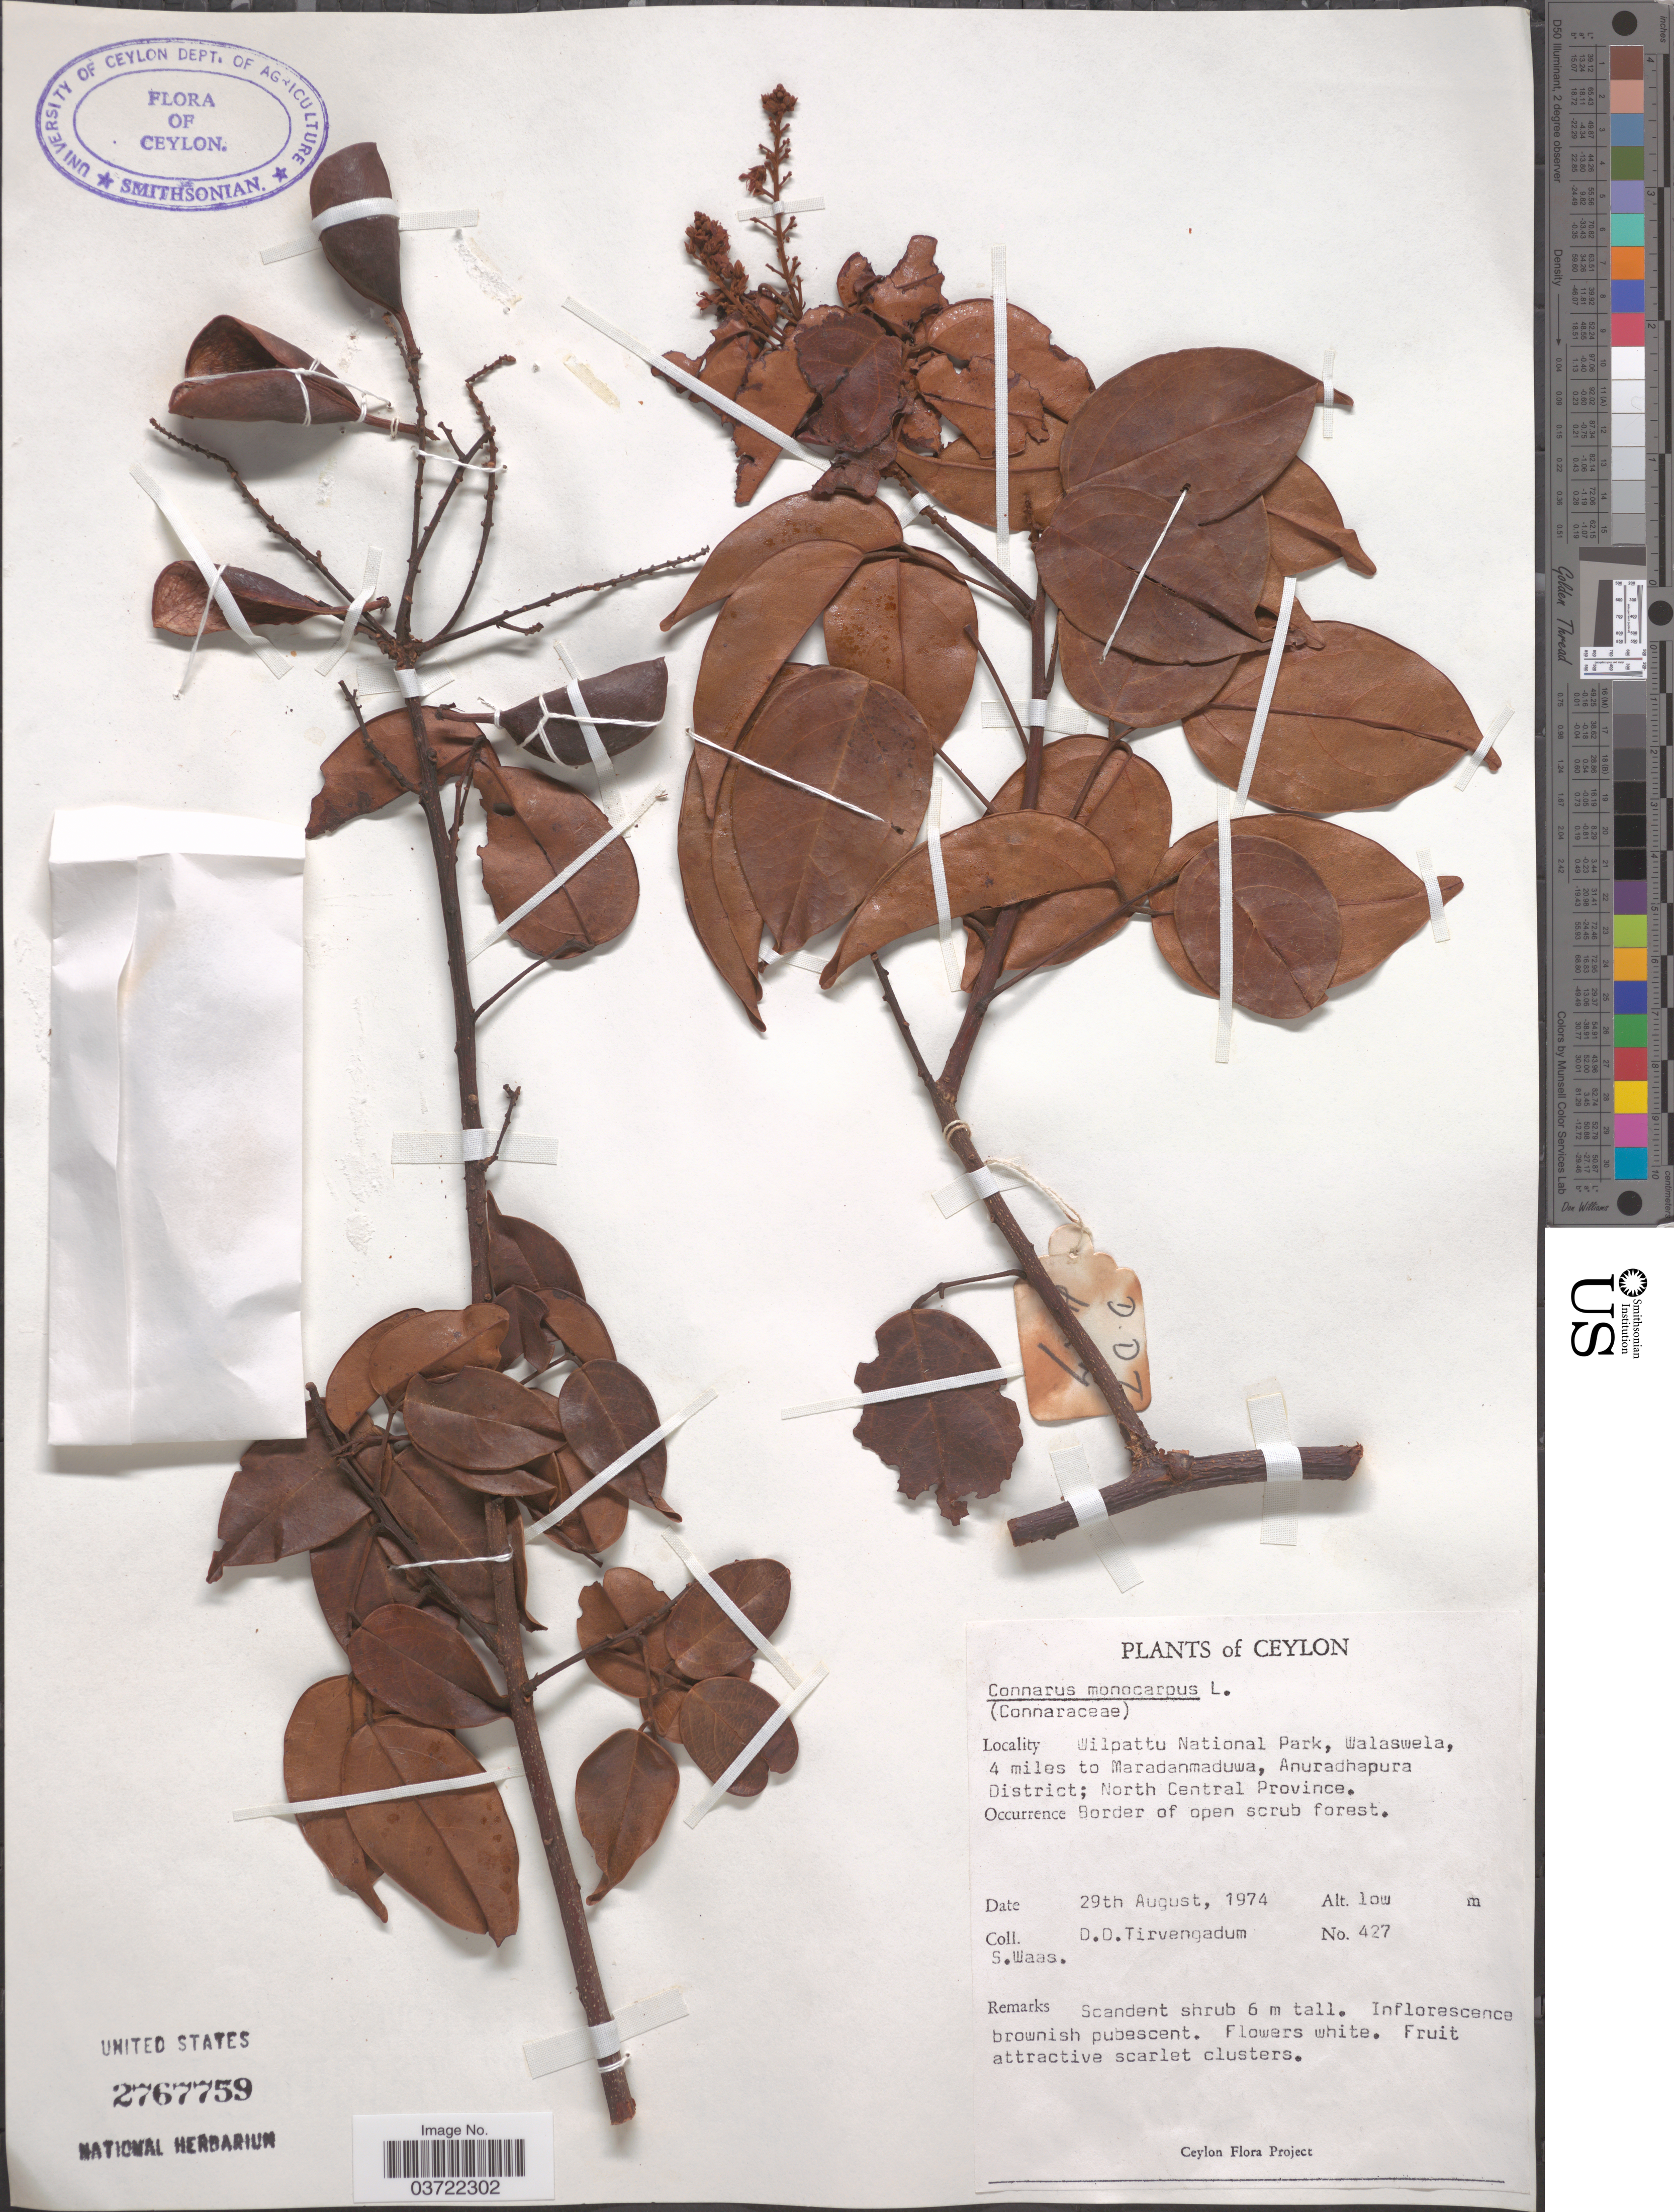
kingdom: Plantae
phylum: Tracheophyta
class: Magnoliopsida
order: Oxalidales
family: Connaraceae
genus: Connarus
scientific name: Connarus monocarpos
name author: L.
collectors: D. Tirvengadum & S. Waas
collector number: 427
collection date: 1974-08-29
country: Sri Lanka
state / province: North Central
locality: Ceylon. Wilpattu National Park, Walaswela, 4 miles to Maradanmaduwa, Anuradhapura District.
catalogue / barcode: US 2767759